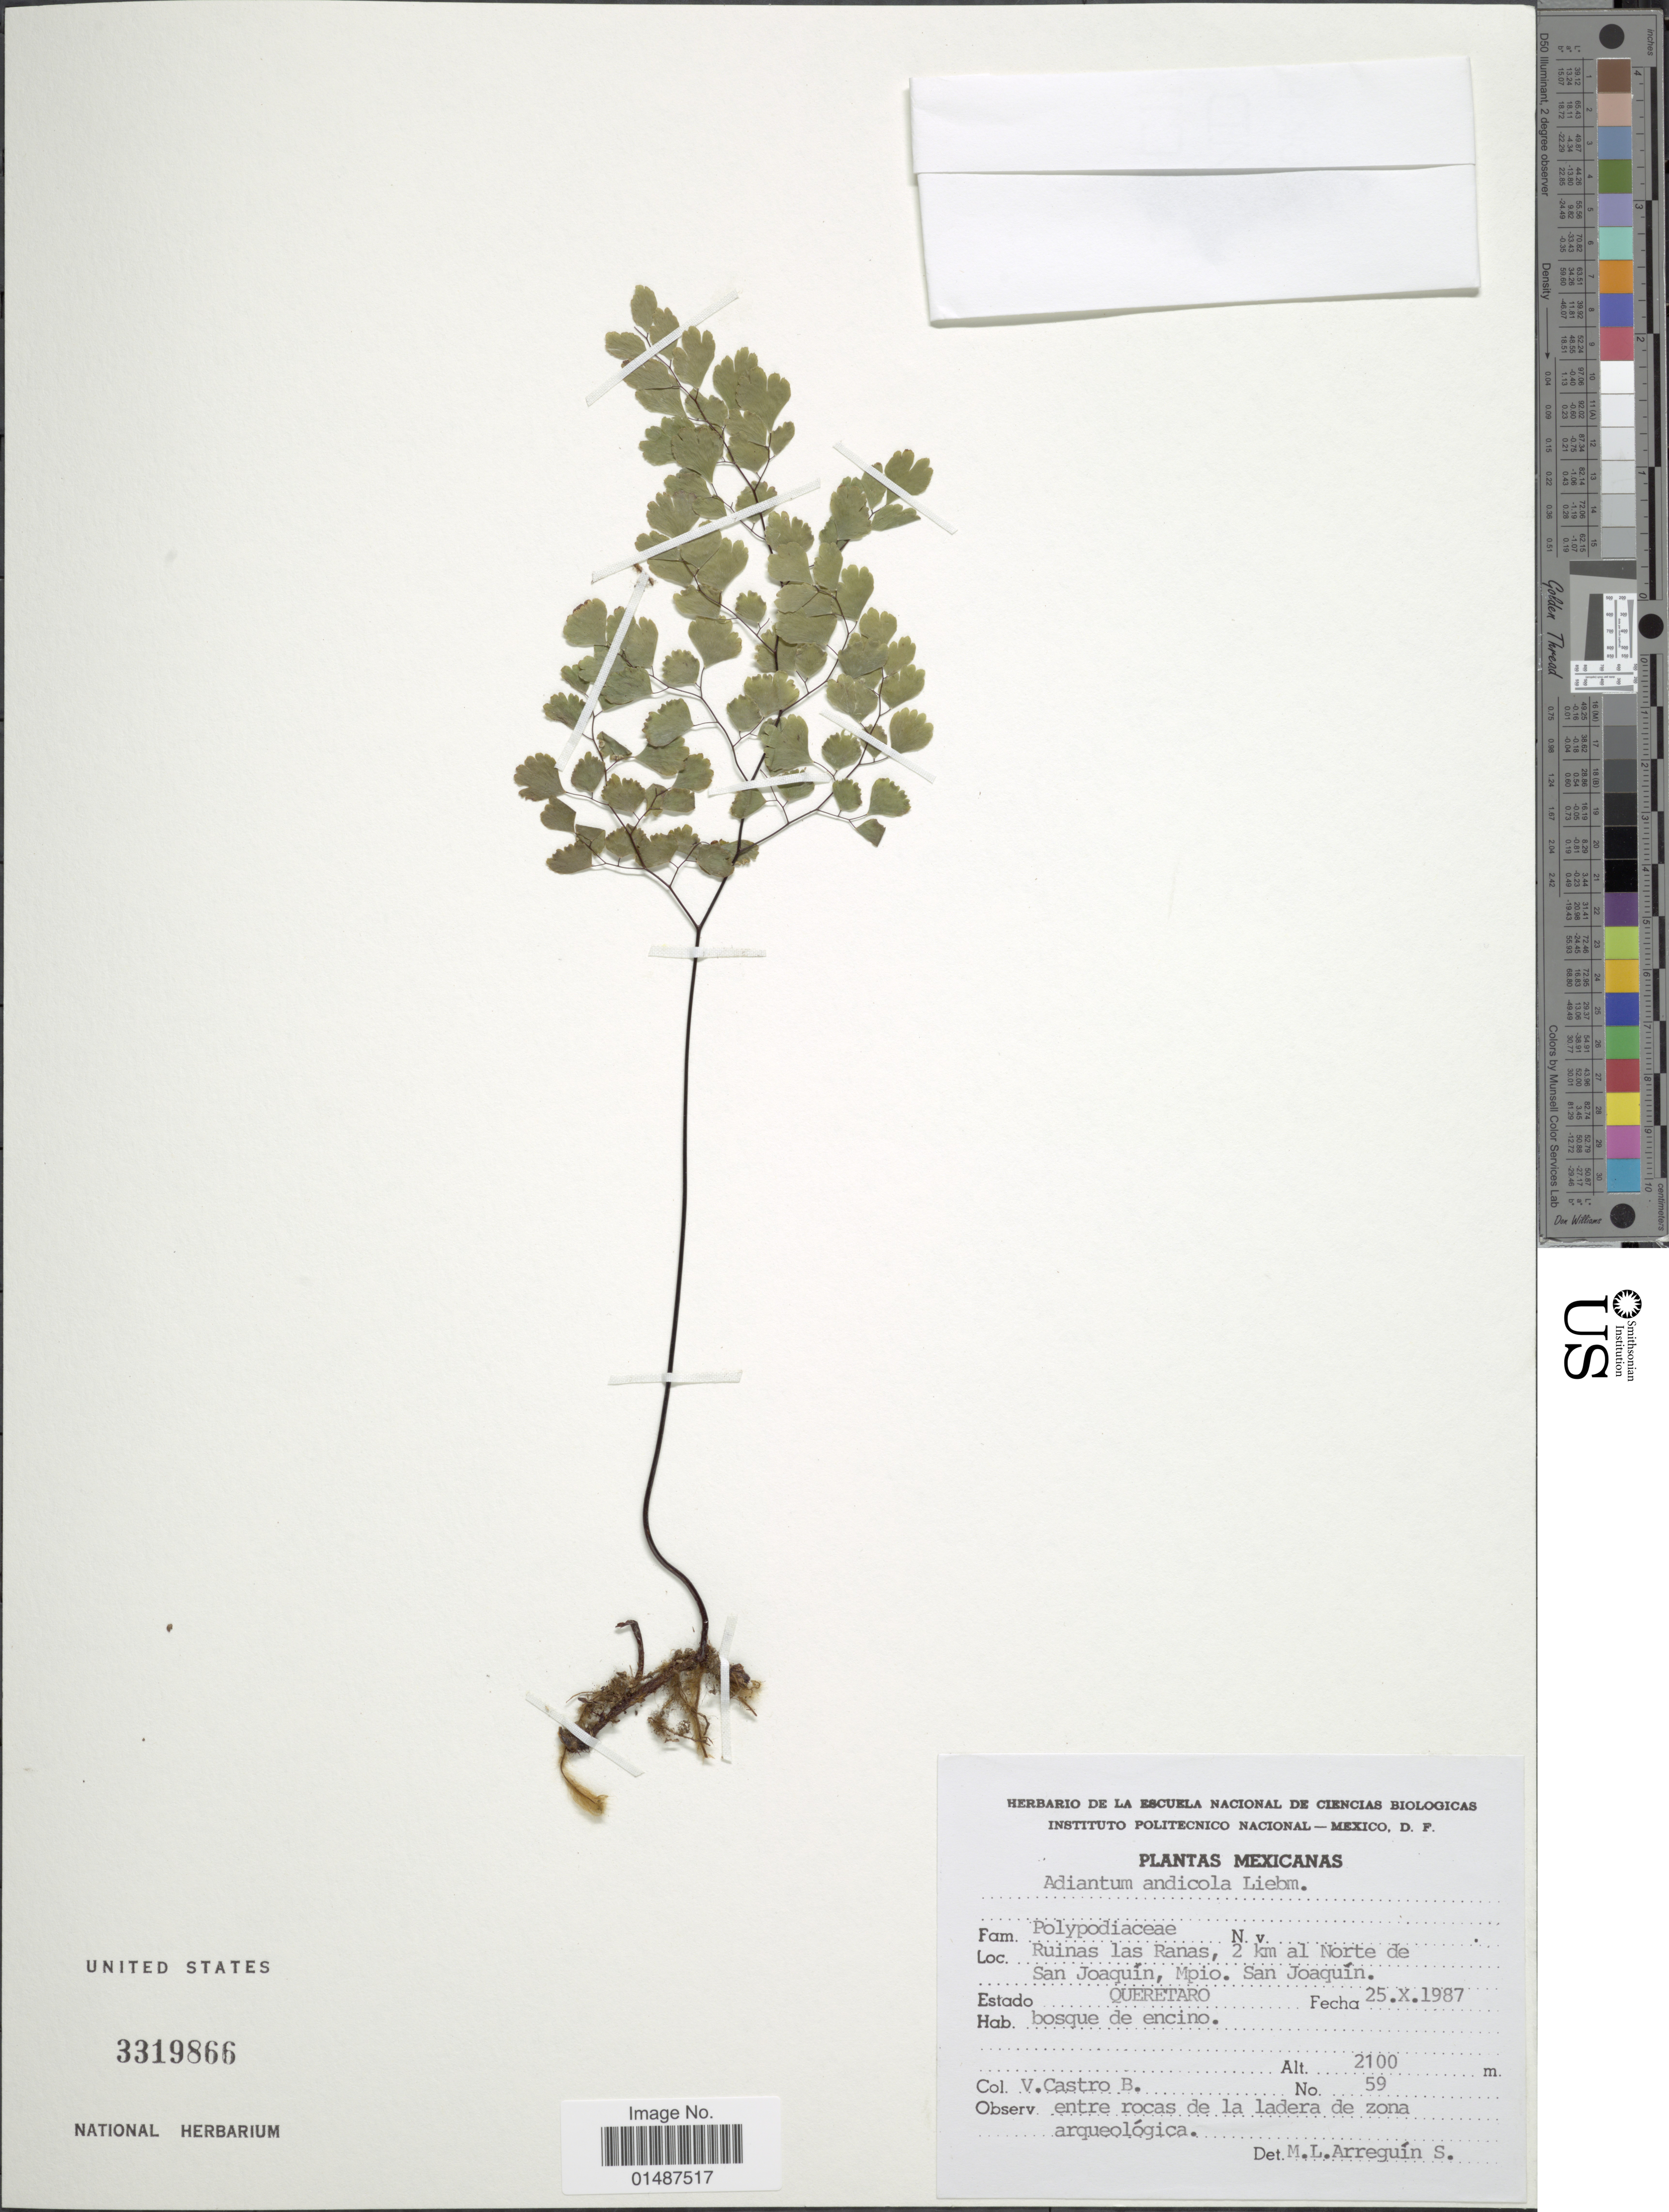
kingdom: Plantae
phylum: Tracheophyta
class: Polypodiopsida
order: Polypodiales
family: Pteridaceae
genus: Adiantum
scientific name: Adiantum andicola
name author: Liebm.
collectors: B. Castro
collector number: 59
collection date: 1987-10-25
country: Mexico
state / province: Querétaro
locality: Ruinas las Ranas, 2 km al Norte de San Joaquin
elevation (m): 2100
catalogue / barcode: US 3319866